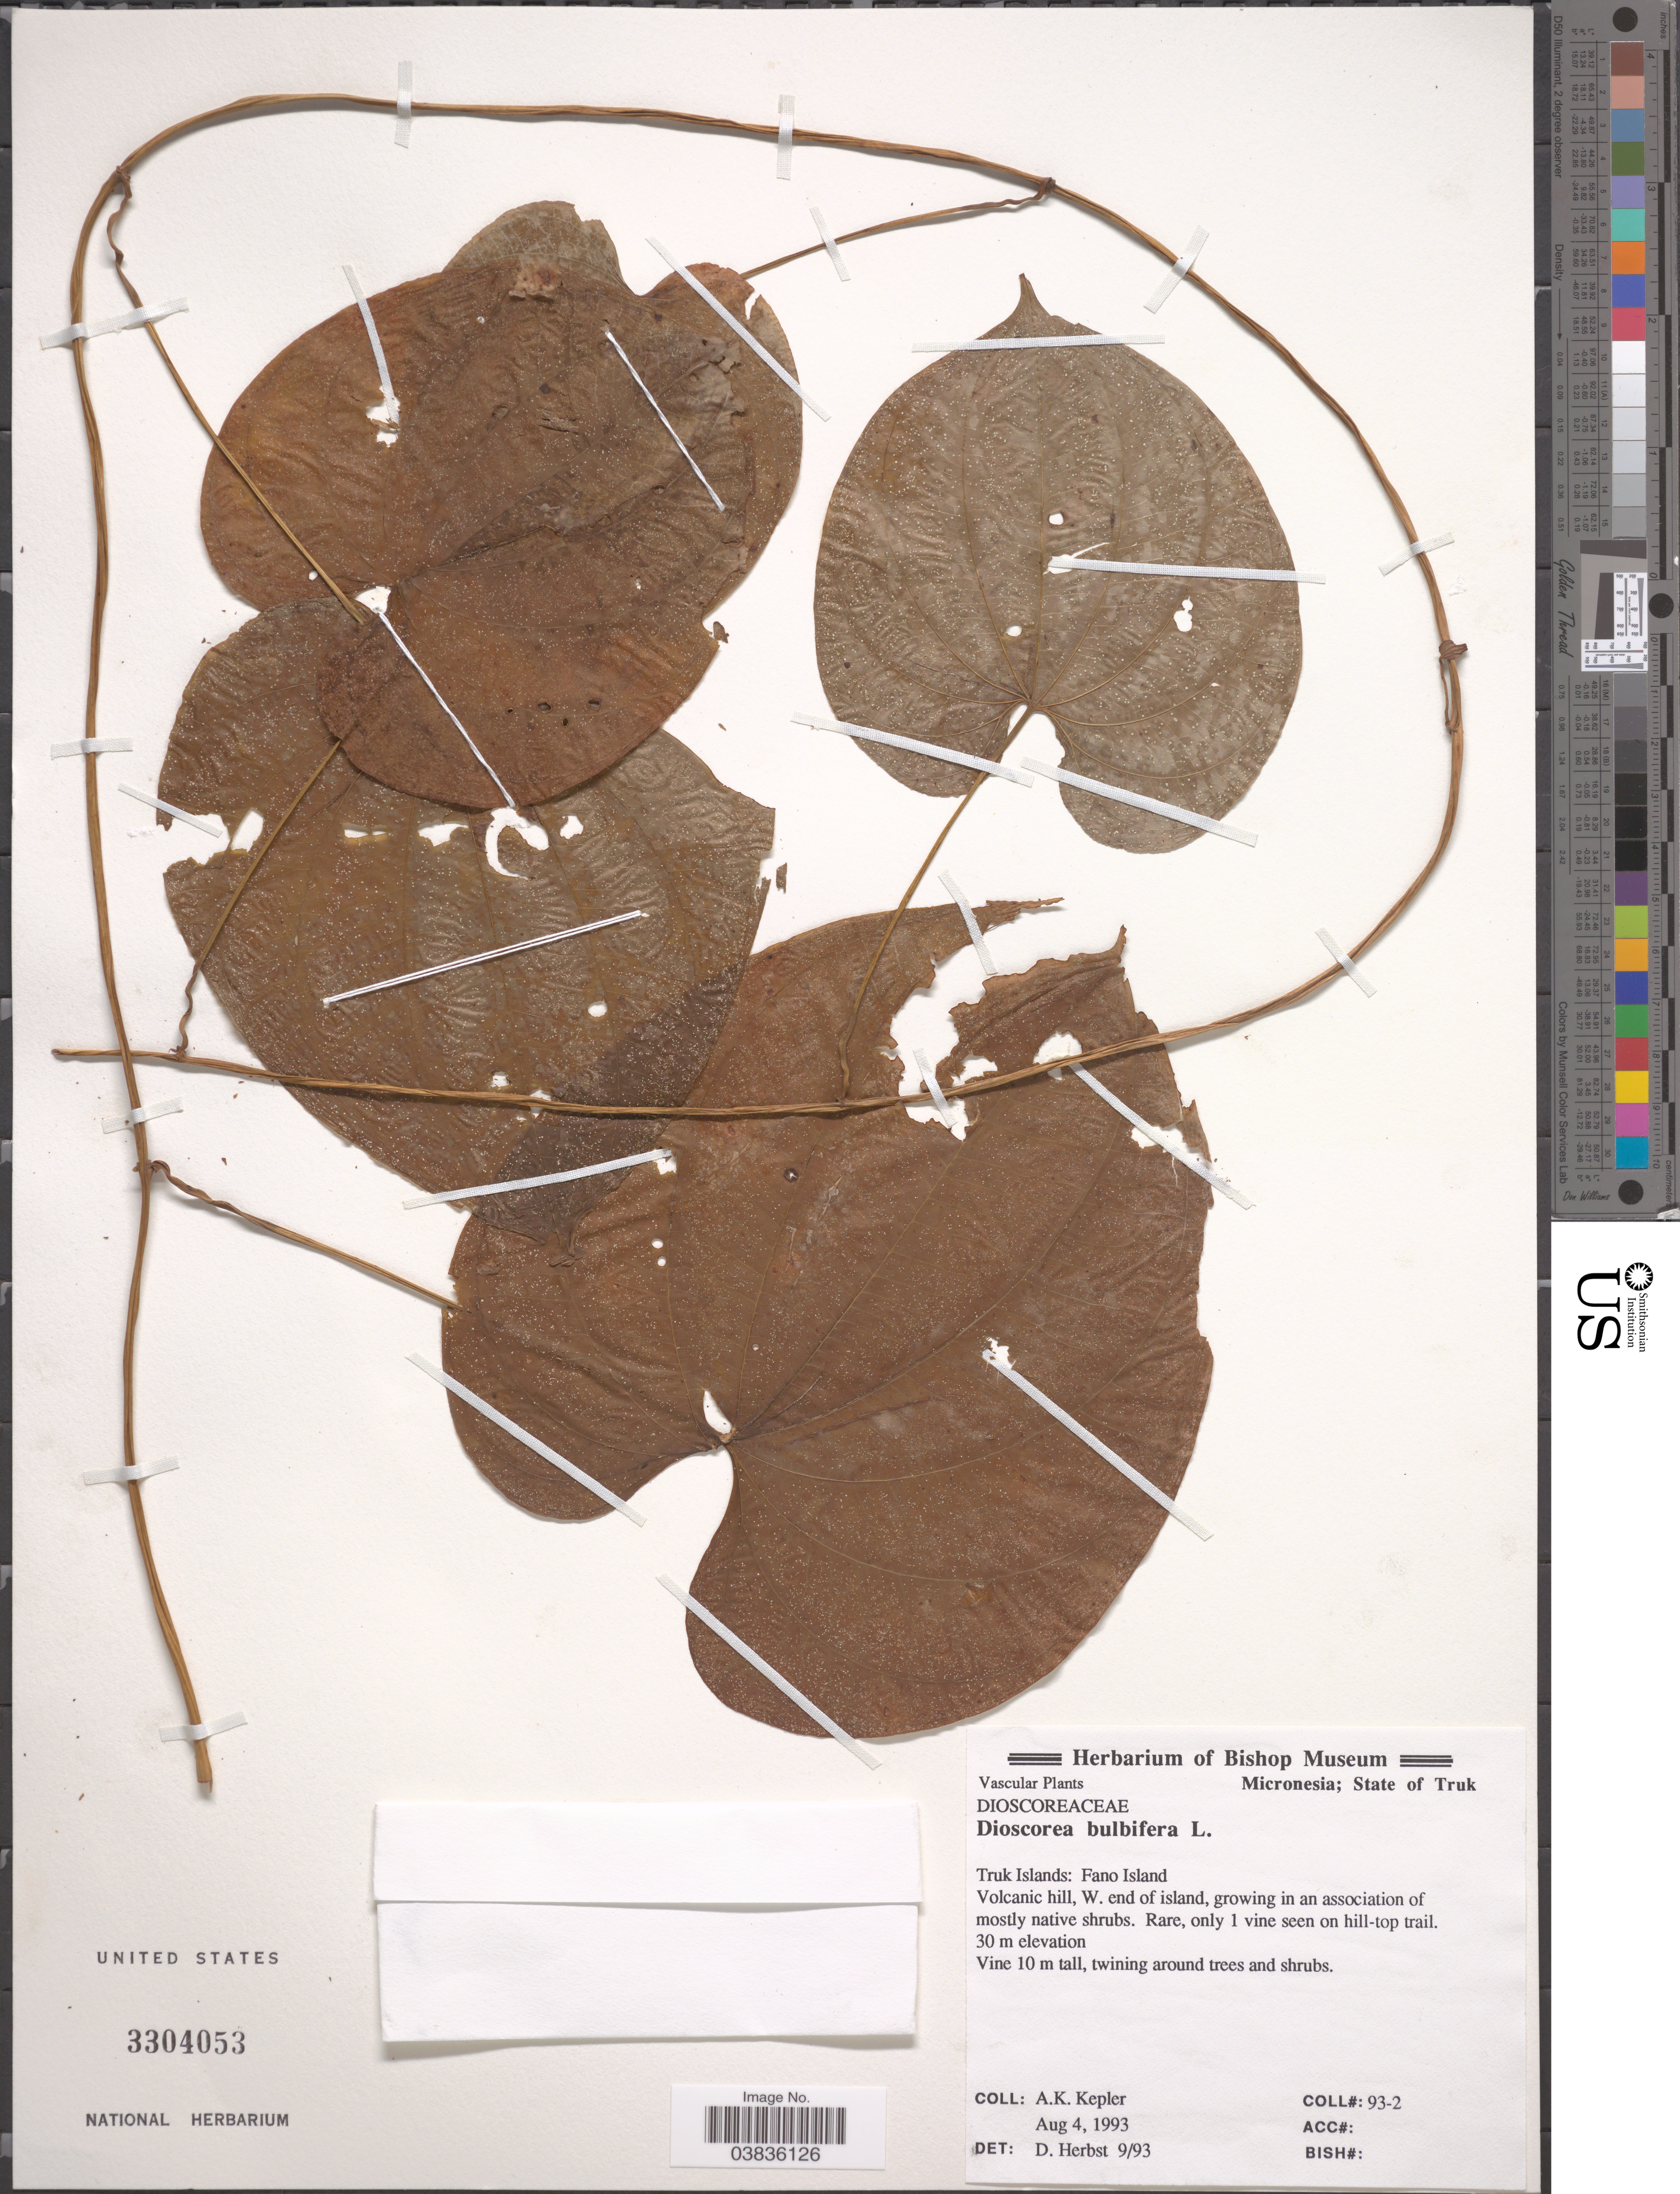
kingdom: Plantae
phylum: Tracheophyta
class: Liliopsida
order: Dioscoreales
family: Dioscoreaceae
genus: Dioscorea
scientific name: Dioscorea bulbifera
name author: L.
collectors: A. K. Kepler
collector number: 93-2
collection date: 1993-08-04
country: Micronesia, Federated States of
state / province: Truk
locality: Truk Islands: Fano Island. Volcanic hill, W. end of island.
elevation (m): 30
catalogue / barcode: US 3304053